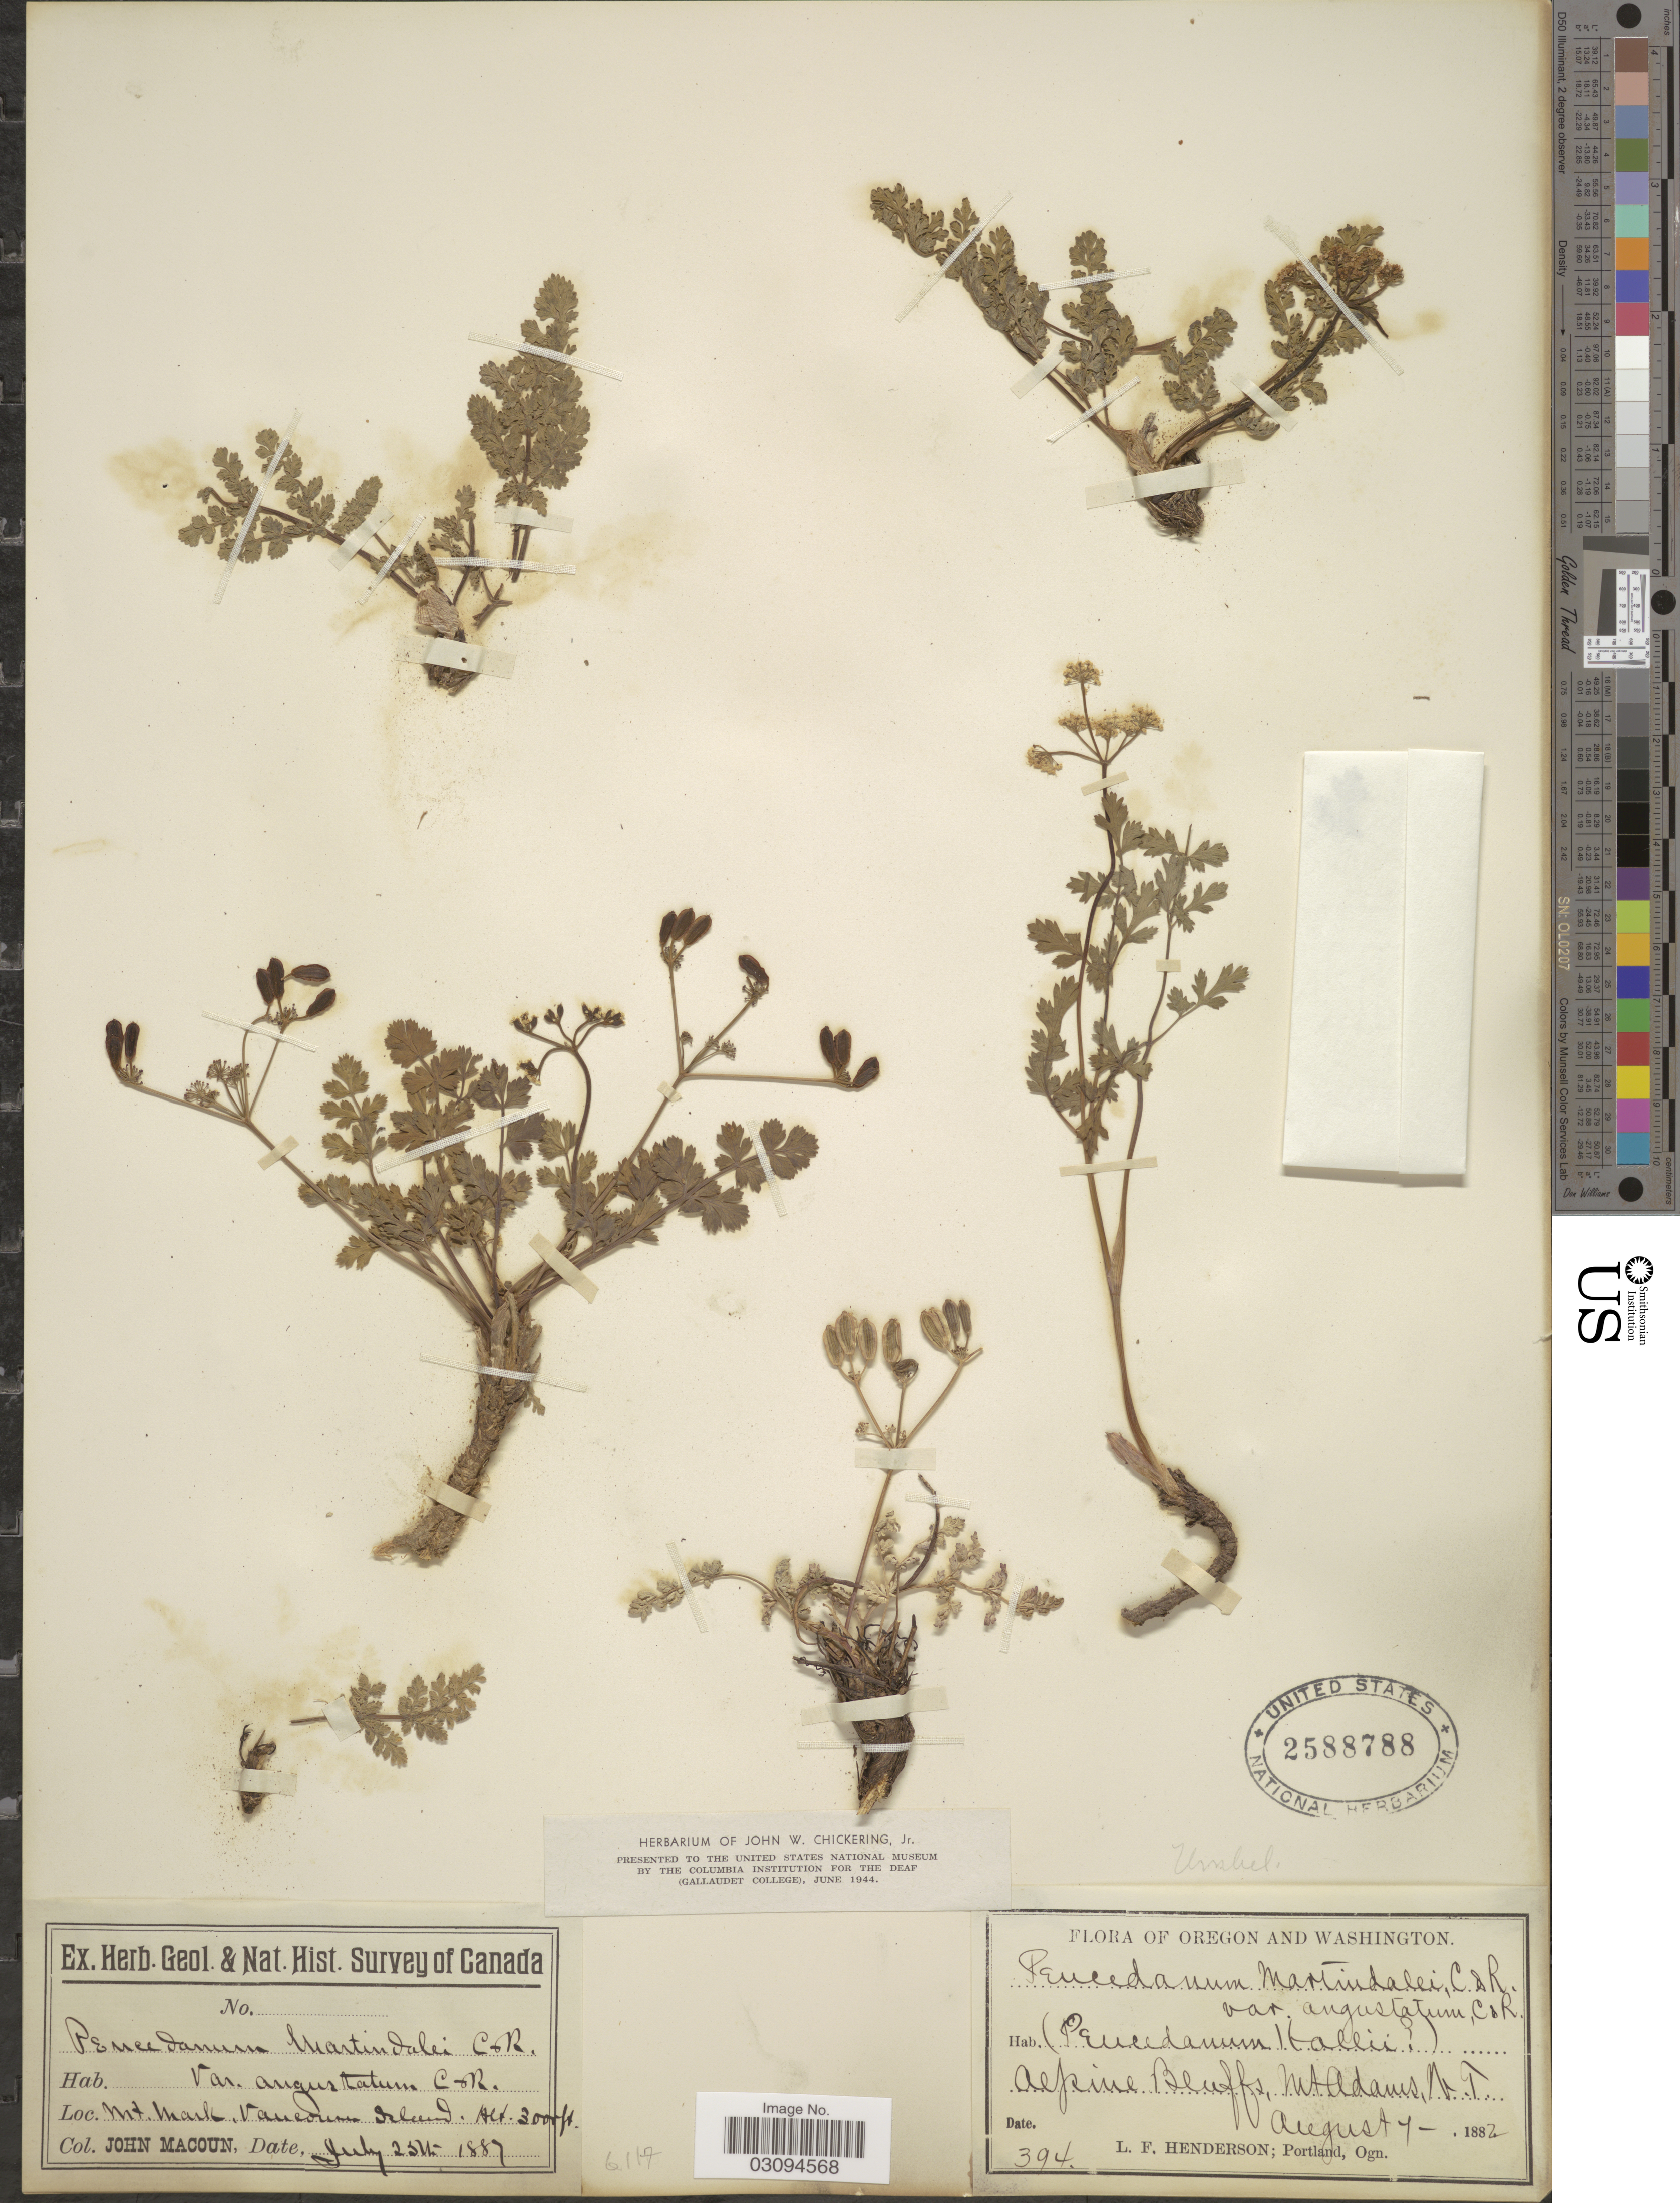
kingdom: Plantae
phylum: Tracheophyta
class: Magnoliopsida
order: Apiales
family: Apiaceae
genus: Lomatium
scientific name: Lomatium martindalei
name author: (J.M. Coult. & Rose) J.M. Coult. & Rose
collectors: L. Henderson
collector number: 394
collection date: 1882-08-07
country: United States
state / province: Washington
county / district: Yakima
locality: Alpine Bluffs, Mt Adams, W. T.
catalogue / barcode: US 2588788-2